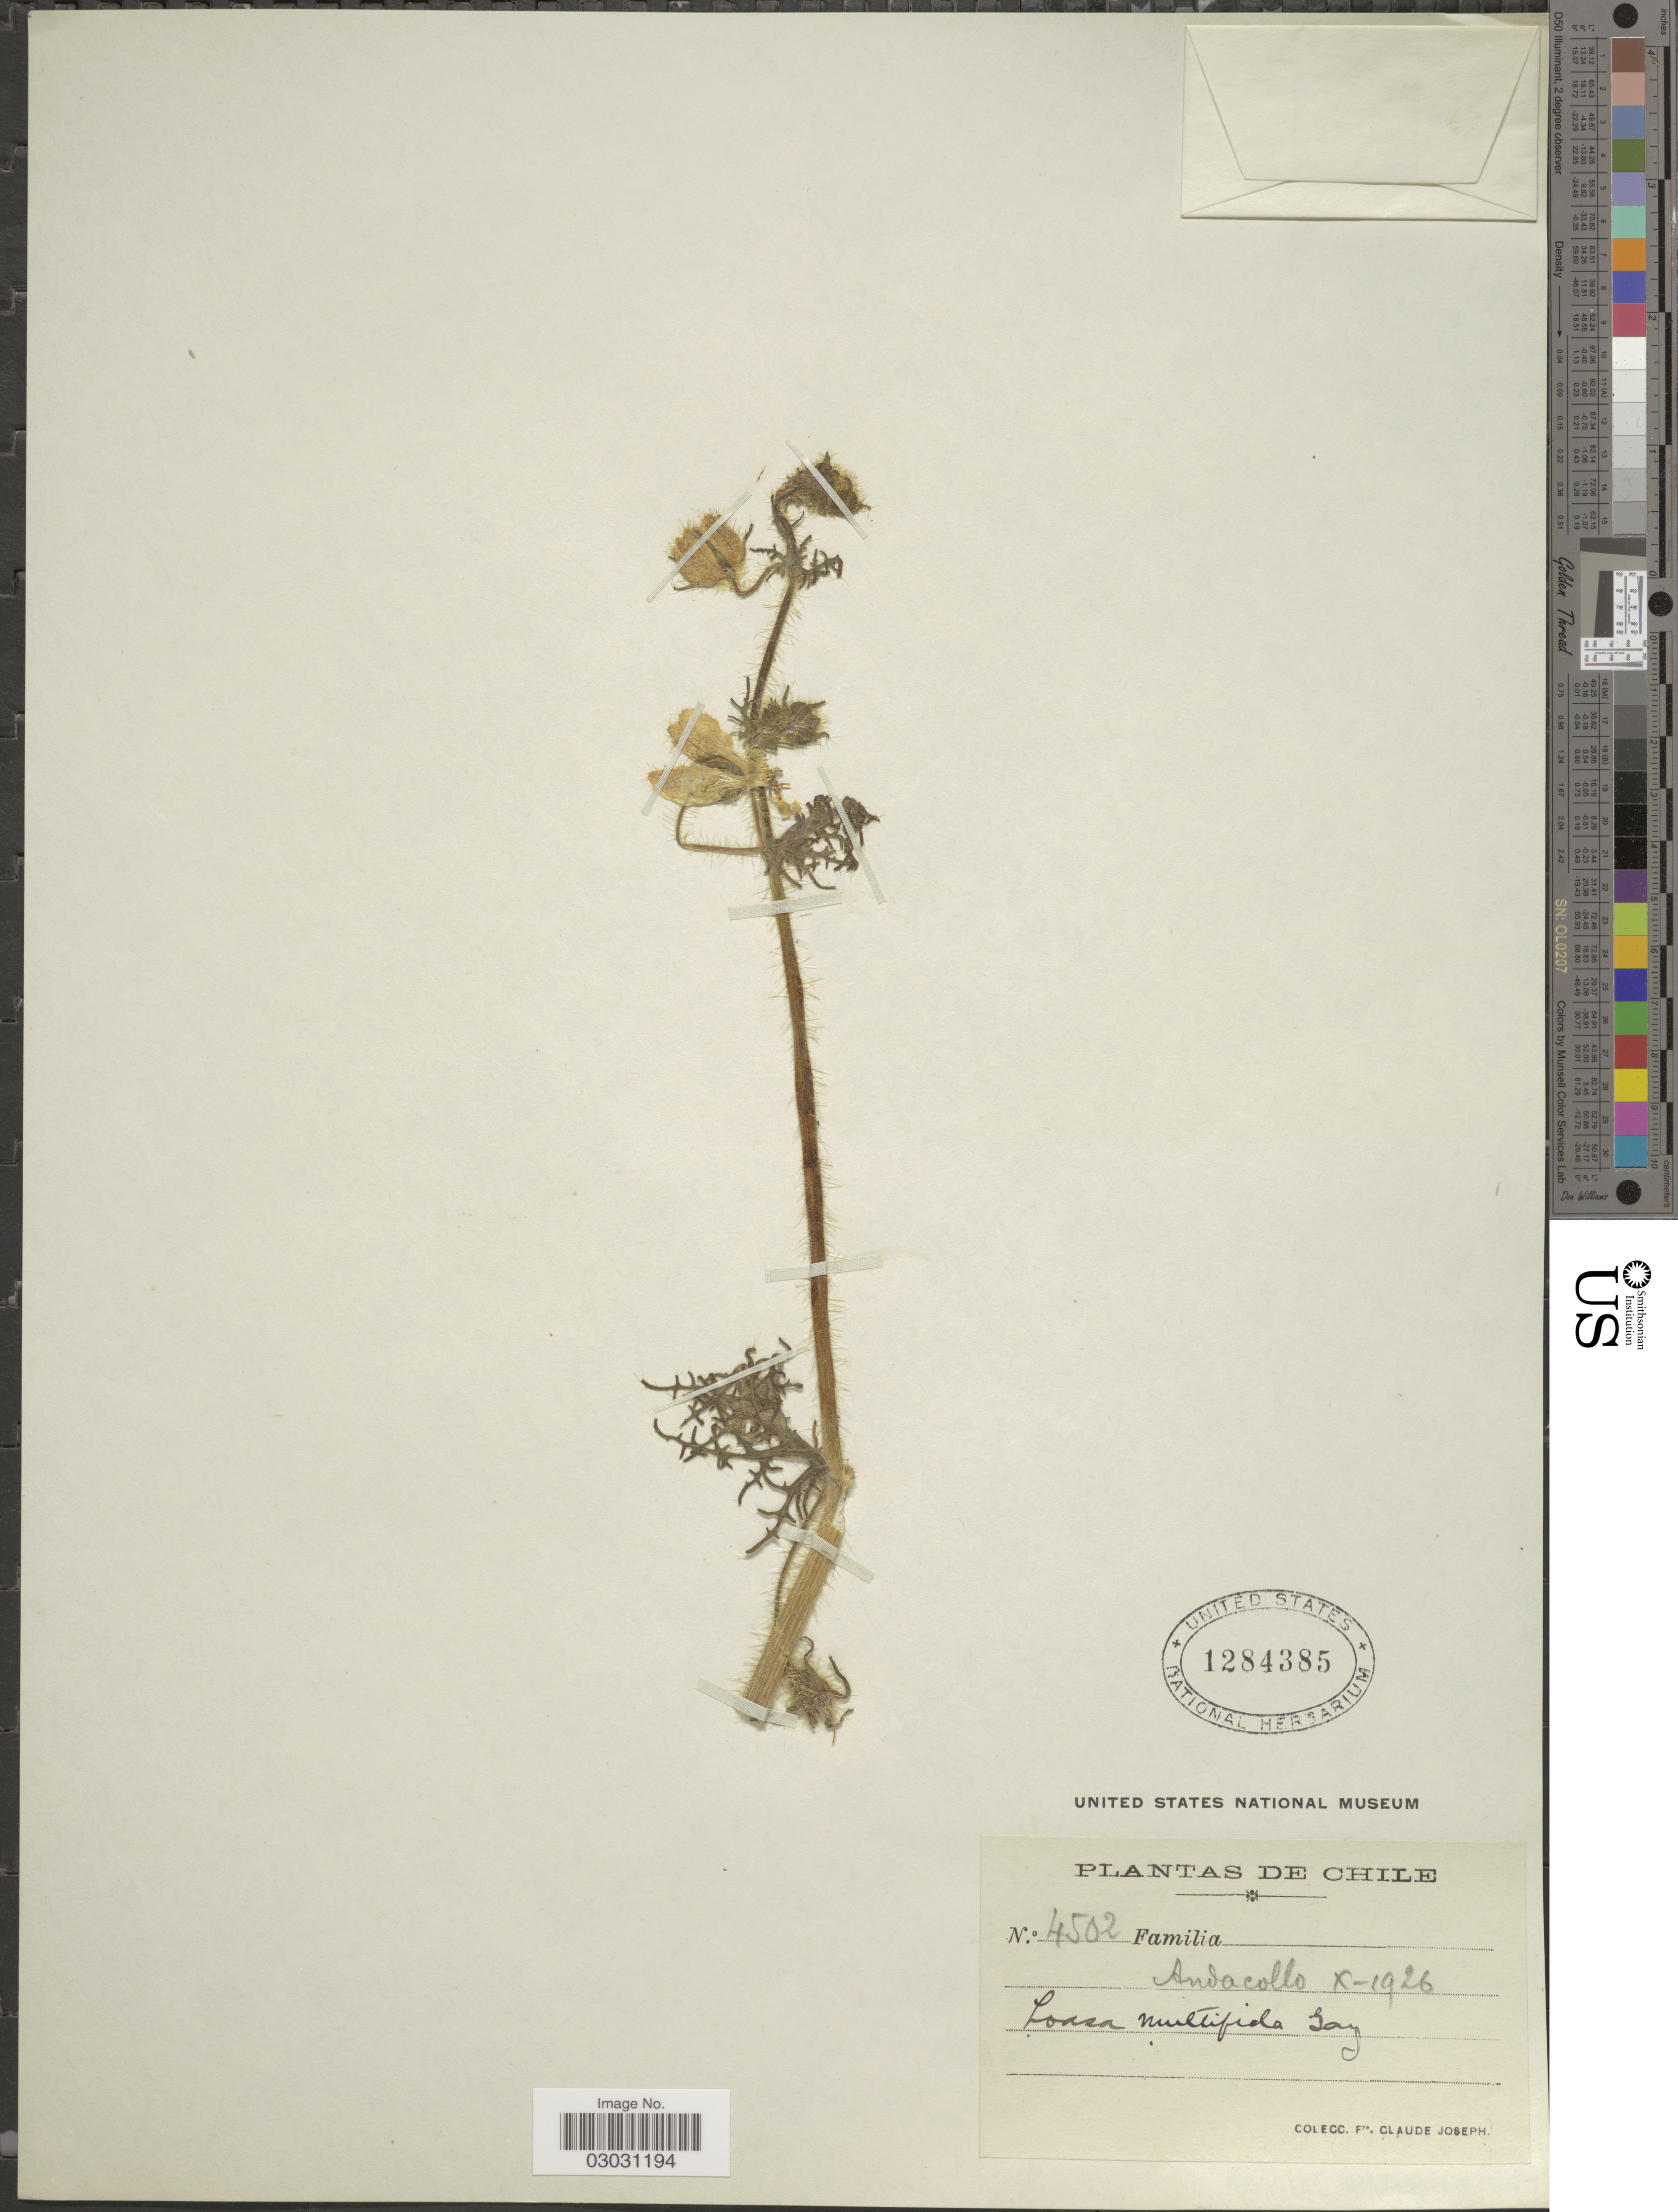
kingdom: Plantae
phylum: Tracheophyta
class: Magnoliopsida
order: Cornales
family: Loasaceae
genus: Loasa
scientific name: Loasa multifida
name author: Gay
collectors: Bro. Claude-Joseph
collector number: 4502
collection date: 1926-10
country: Chile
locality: Andacollo.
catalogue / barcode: US 1284385